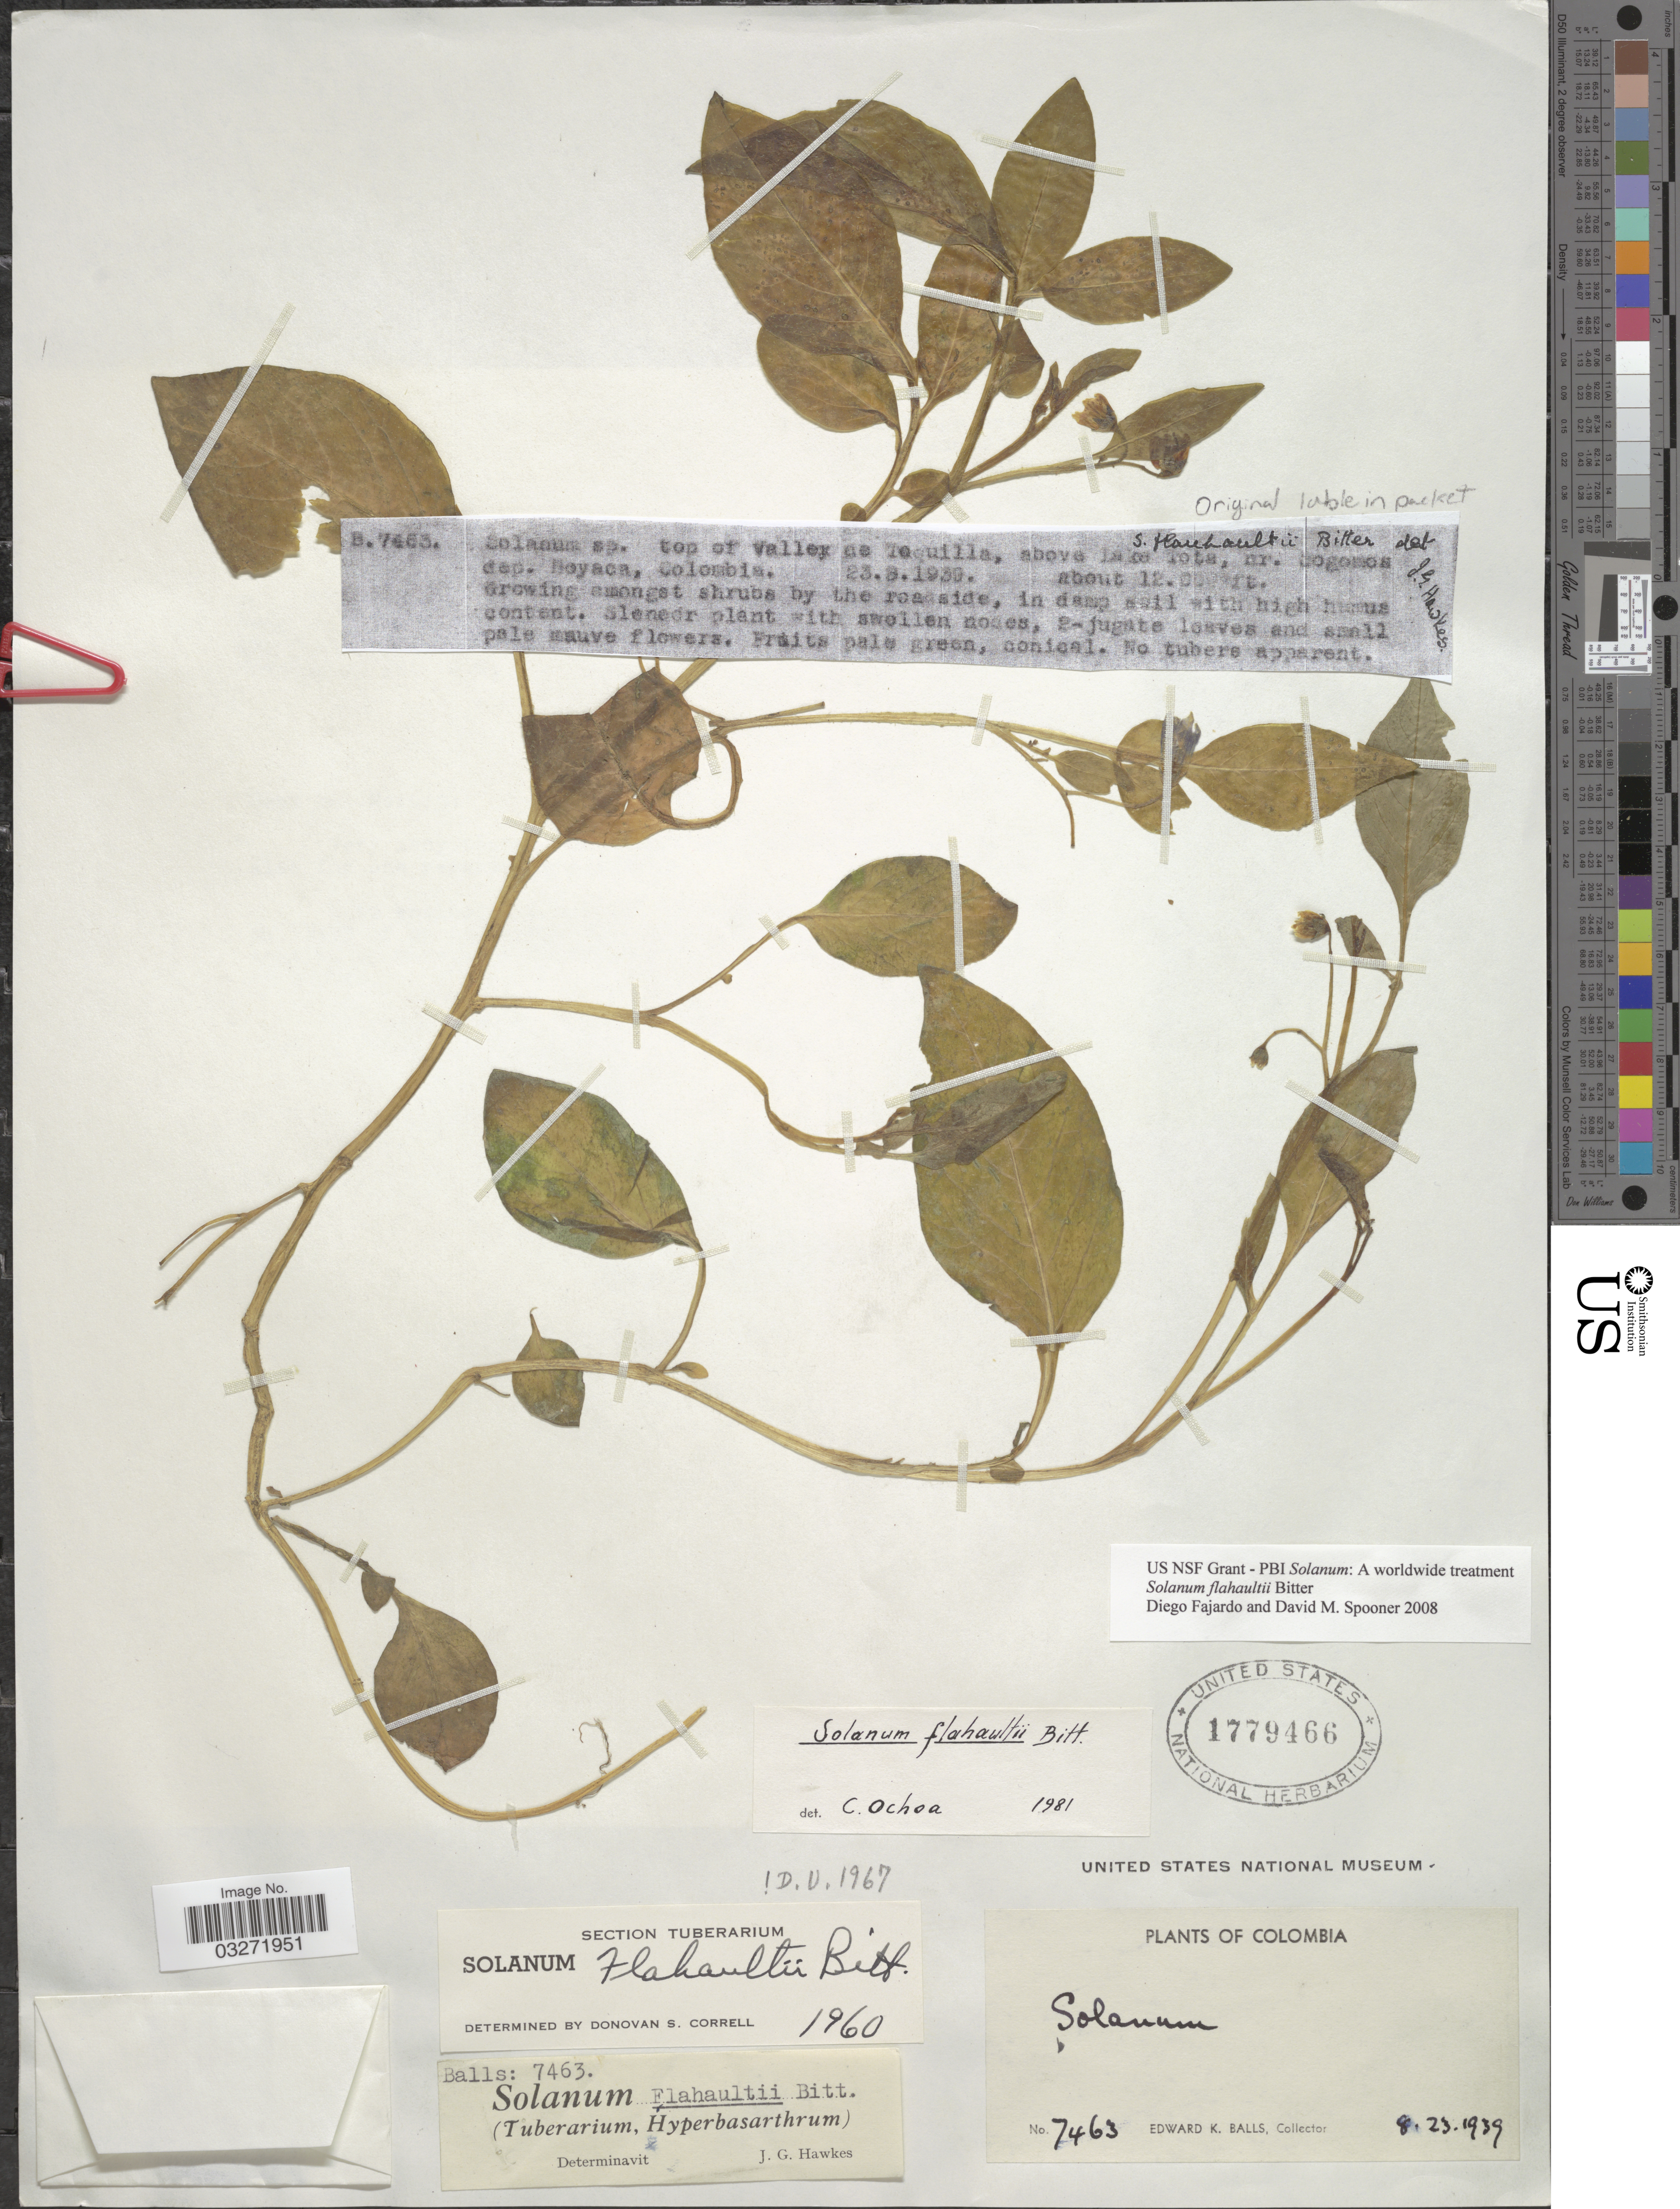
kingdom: Plantae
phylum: Tracheophyta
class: Magnoliopsida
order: Solanales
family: Solanaceae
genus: Solanum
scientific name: Solanum flahaultii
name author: Bitter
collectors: E. K. Balls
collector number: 7463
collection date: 1939-08-23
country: Colombia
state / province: Boyacá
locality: Top of valley de Tequilla, above Laca Tota, nr. Sogomos dep. Boyaca.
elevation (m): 3658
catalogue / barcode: US 1779466